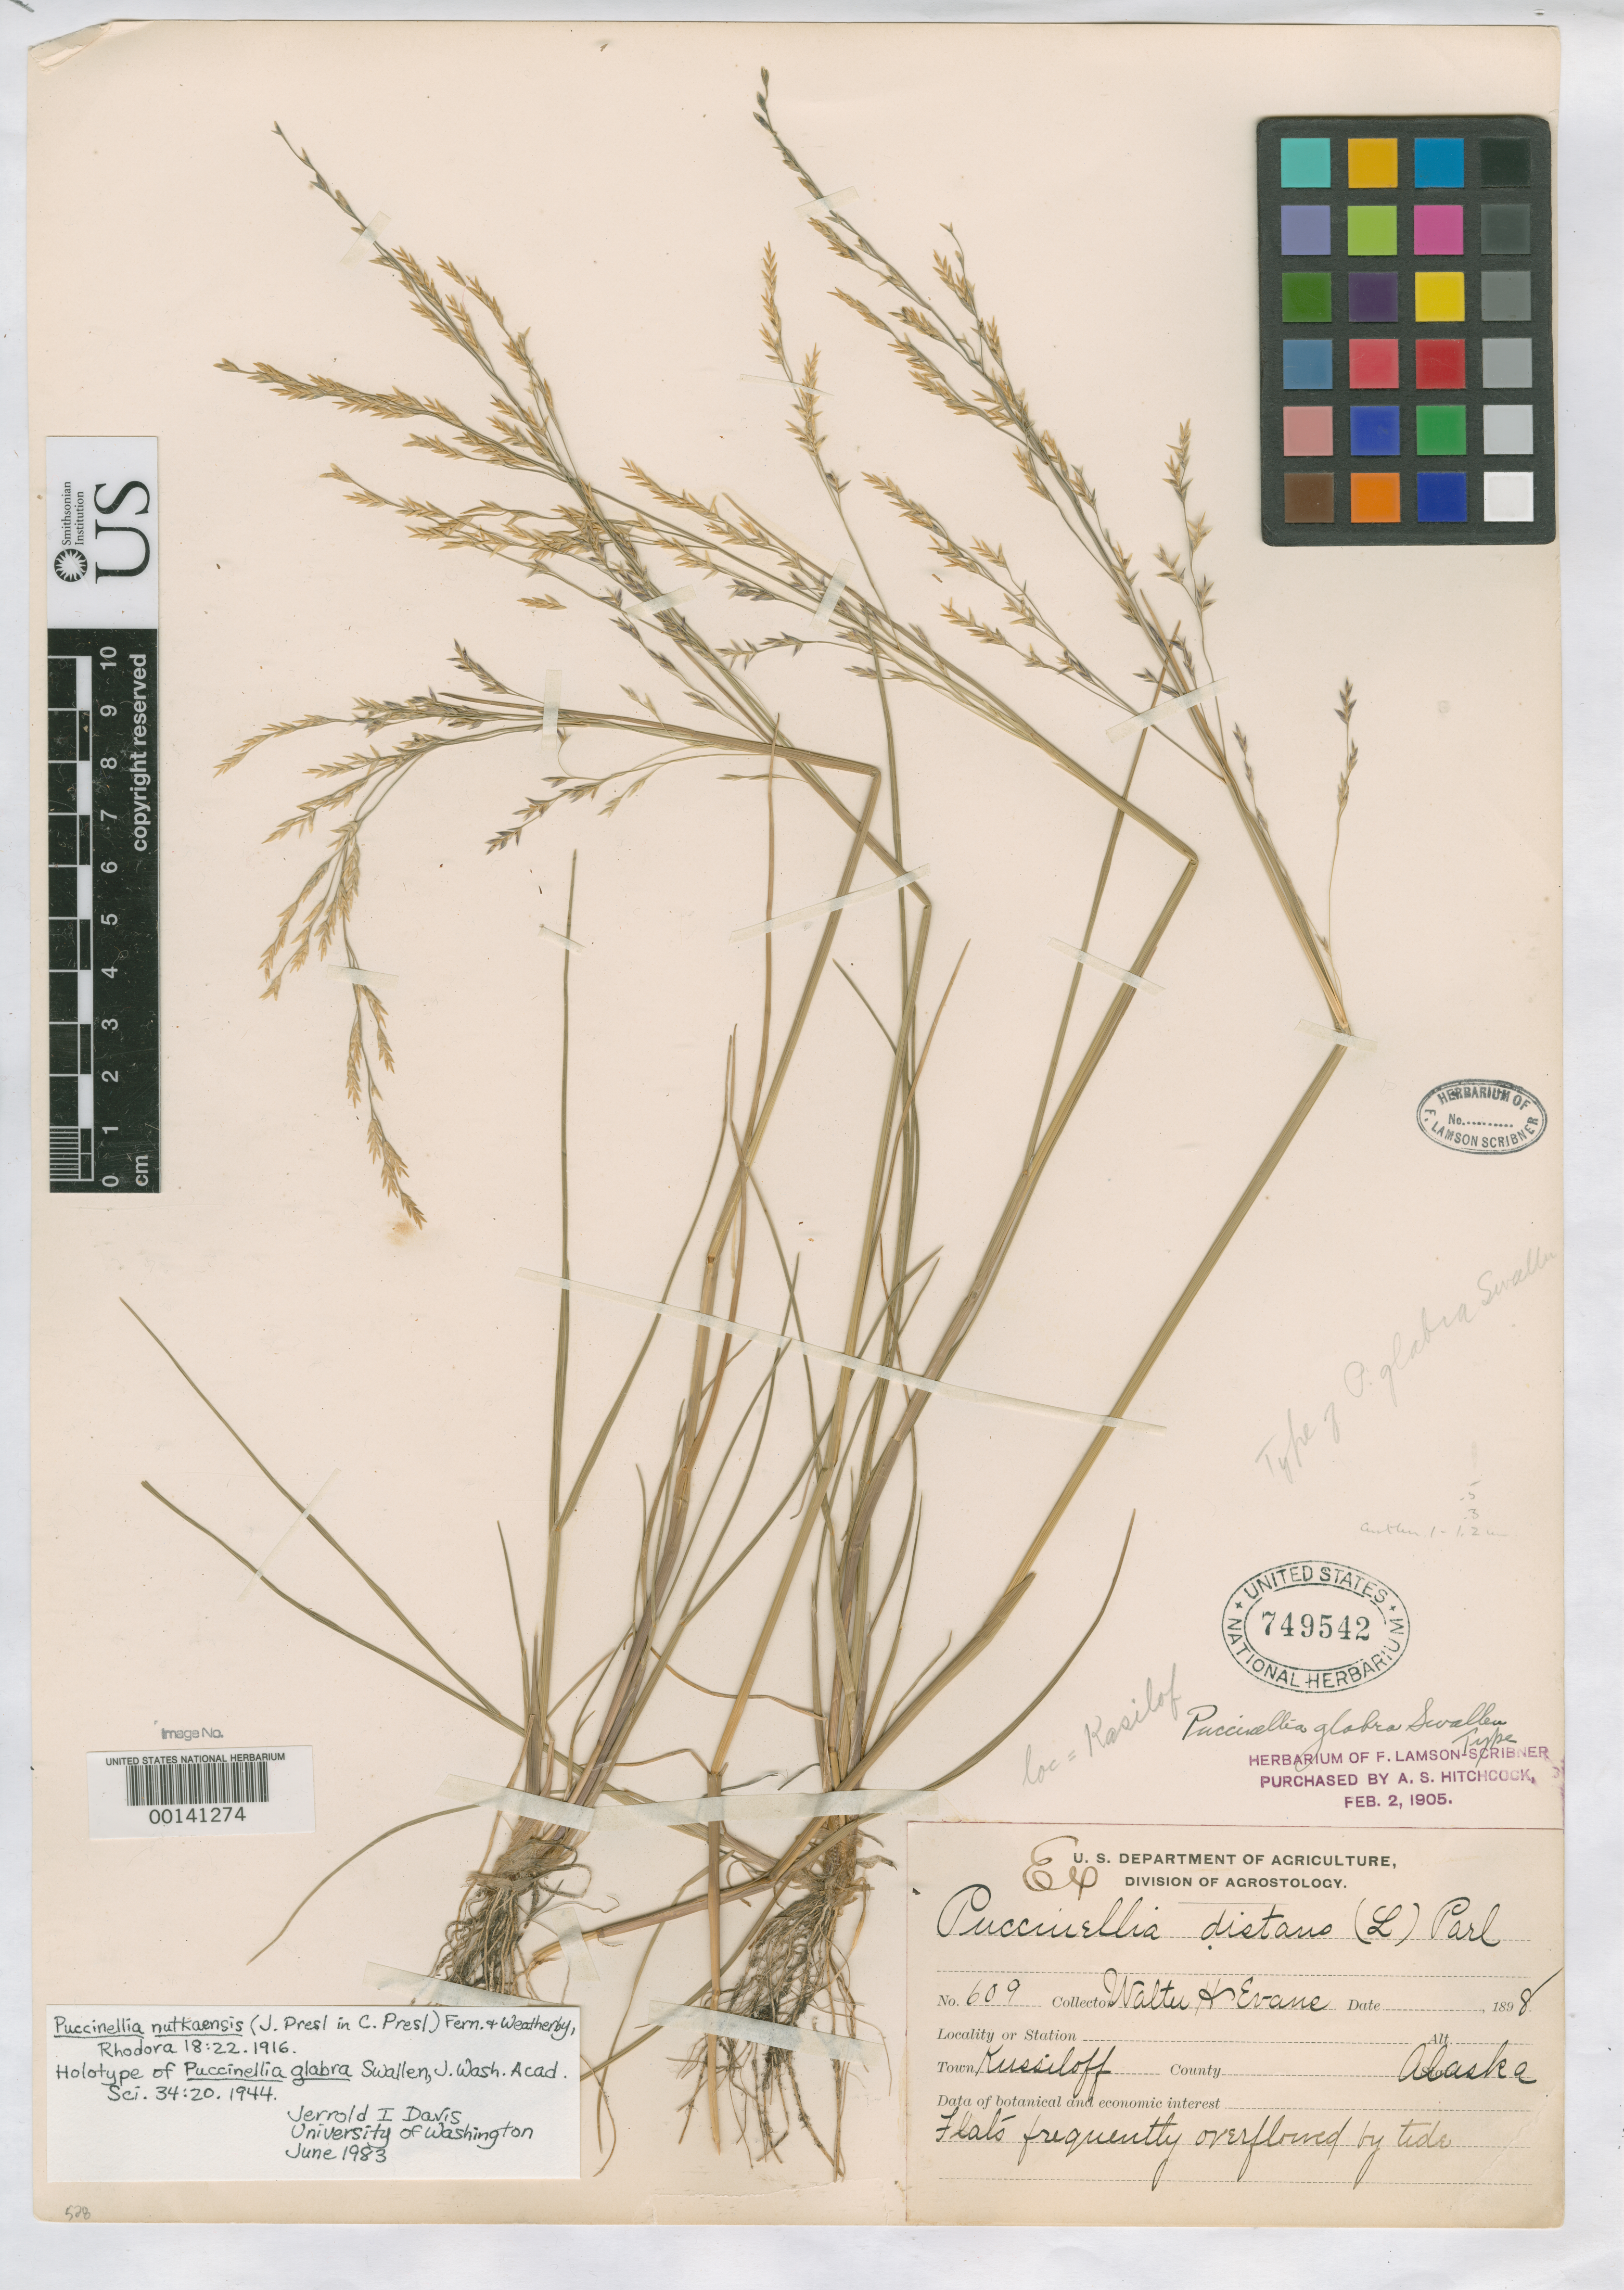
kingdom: Plantae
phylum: Tracheophyta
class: Liliopsida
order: Poales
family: Poaceae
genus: Puccinellia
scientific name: Puccinellia glabra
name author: Swallen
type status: Holotype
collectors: W. H. Evans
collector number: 609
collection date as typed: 1898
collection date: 1898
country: United States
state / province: Alaska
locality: Kussiloff.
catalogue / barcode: US 749542